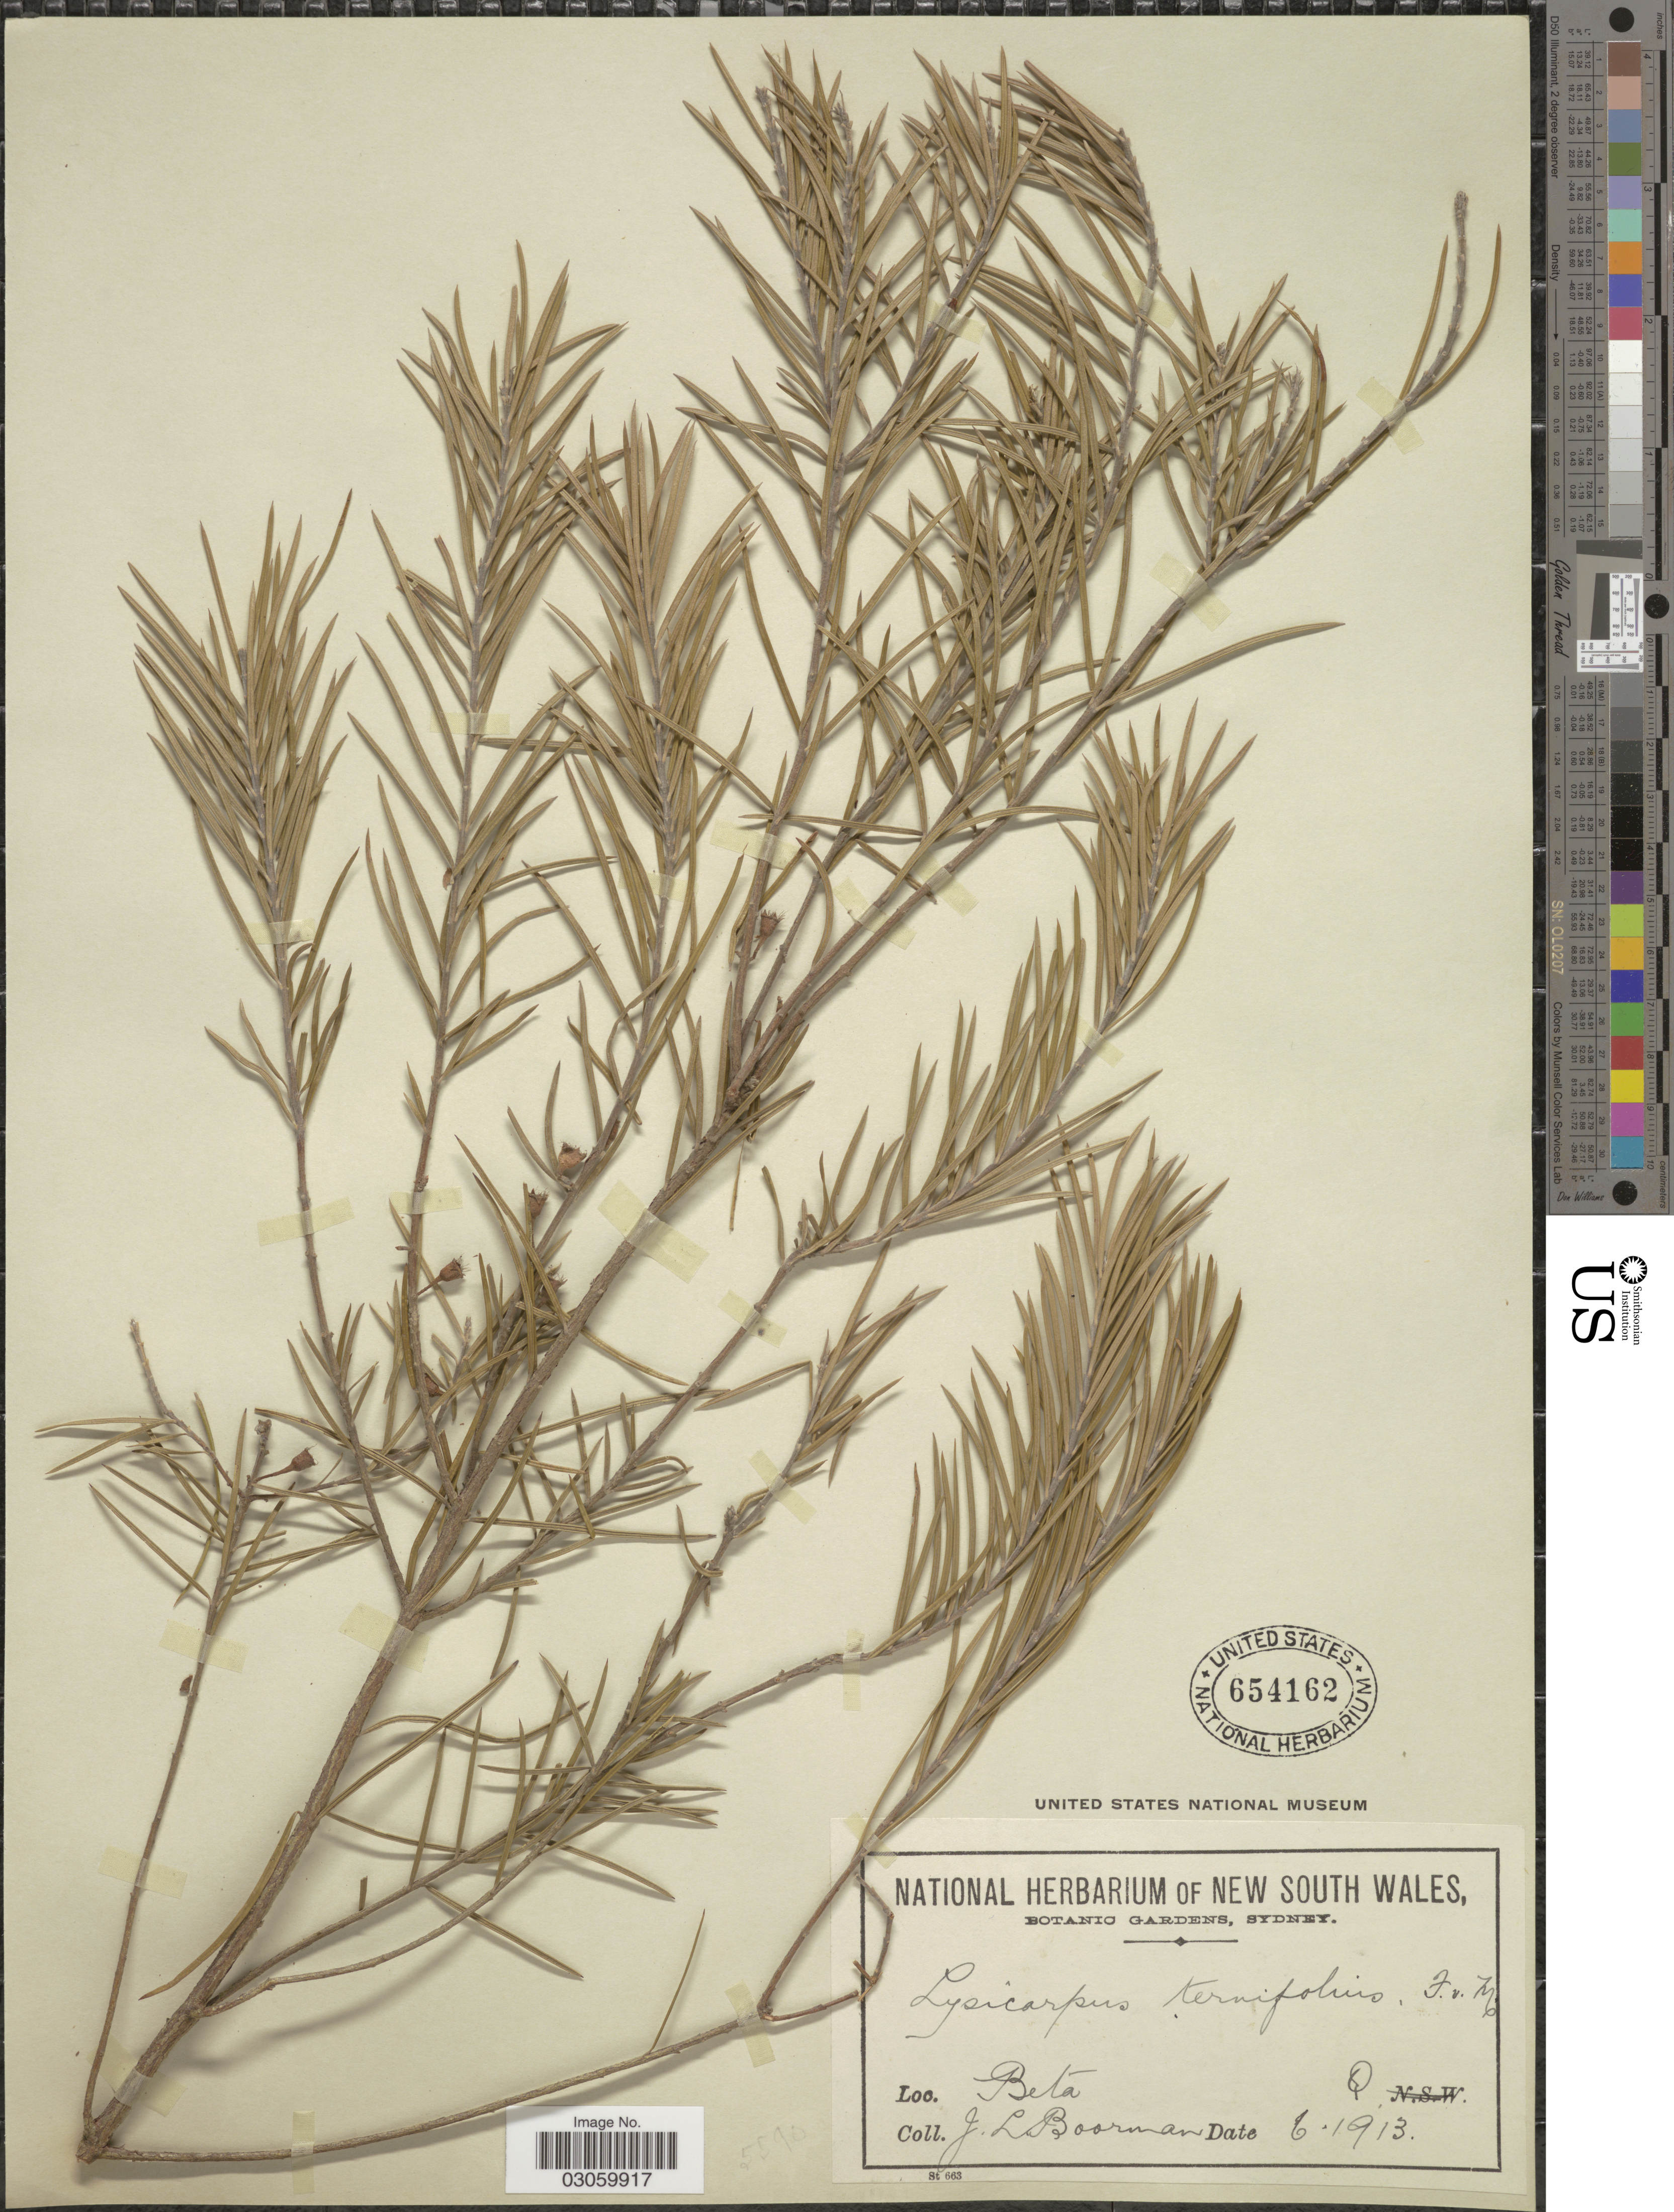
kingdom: Plantae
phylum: Tracheophyta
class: Magnoliopsida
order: Myrtales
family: Myrtaceae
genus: Lysicarpus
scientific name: Lysicarpus ternifolius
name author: F. Muell.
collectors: J. Boorman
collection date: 1913-06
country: Australia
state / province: Queensland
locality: Beta. Q.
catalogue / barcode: US 654162